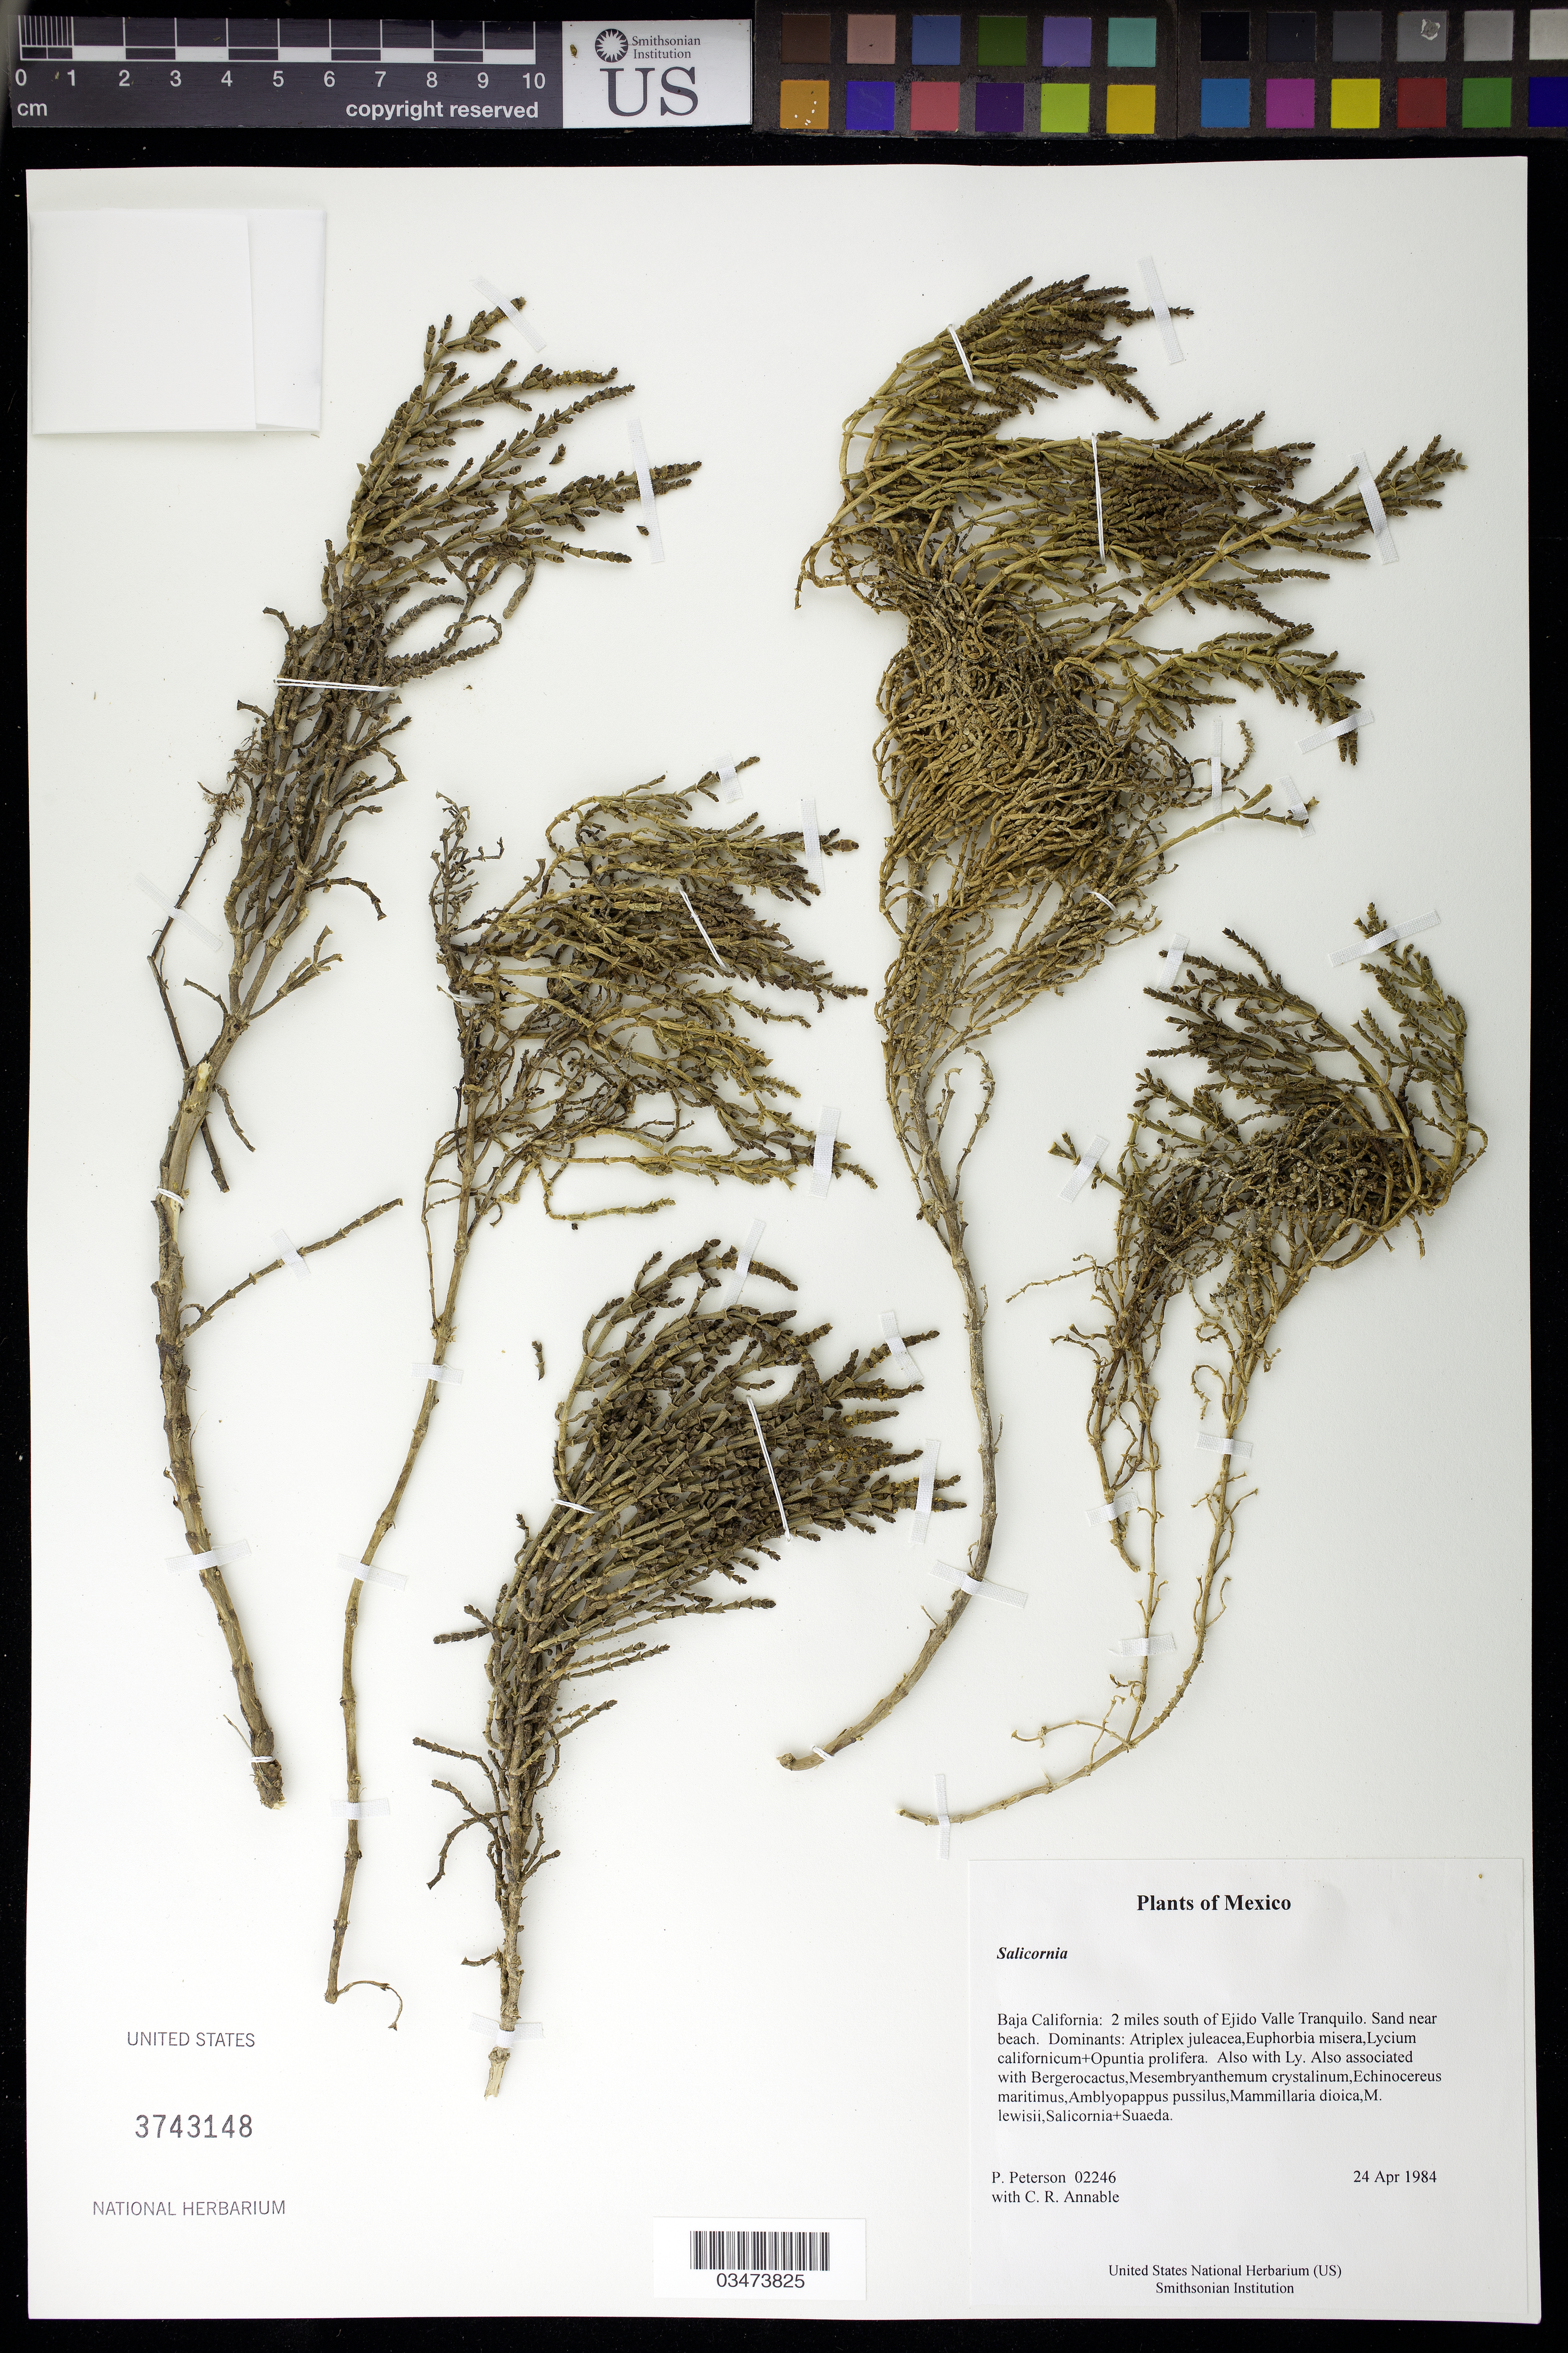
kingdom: Plantae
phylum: Tracheophyta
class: Magnoliopsida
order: Caryophyllales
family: Amaranthaceae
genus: Salicornia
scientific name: Salicornia sp.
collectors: P. M. Peterson & C. R. Annable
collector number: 02246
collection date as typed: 24 Apr 1984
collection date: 1984-04-24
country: Mexico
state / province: Baja California Norte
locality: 2 miles south of Ejido Valle Tranquilo.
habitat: Sand near beach. Dominants: Atriplex juleacea,Euphorbia misera,Lycium californicum+Opuntia prolifera. Also with Ly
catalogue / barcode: US 3743148